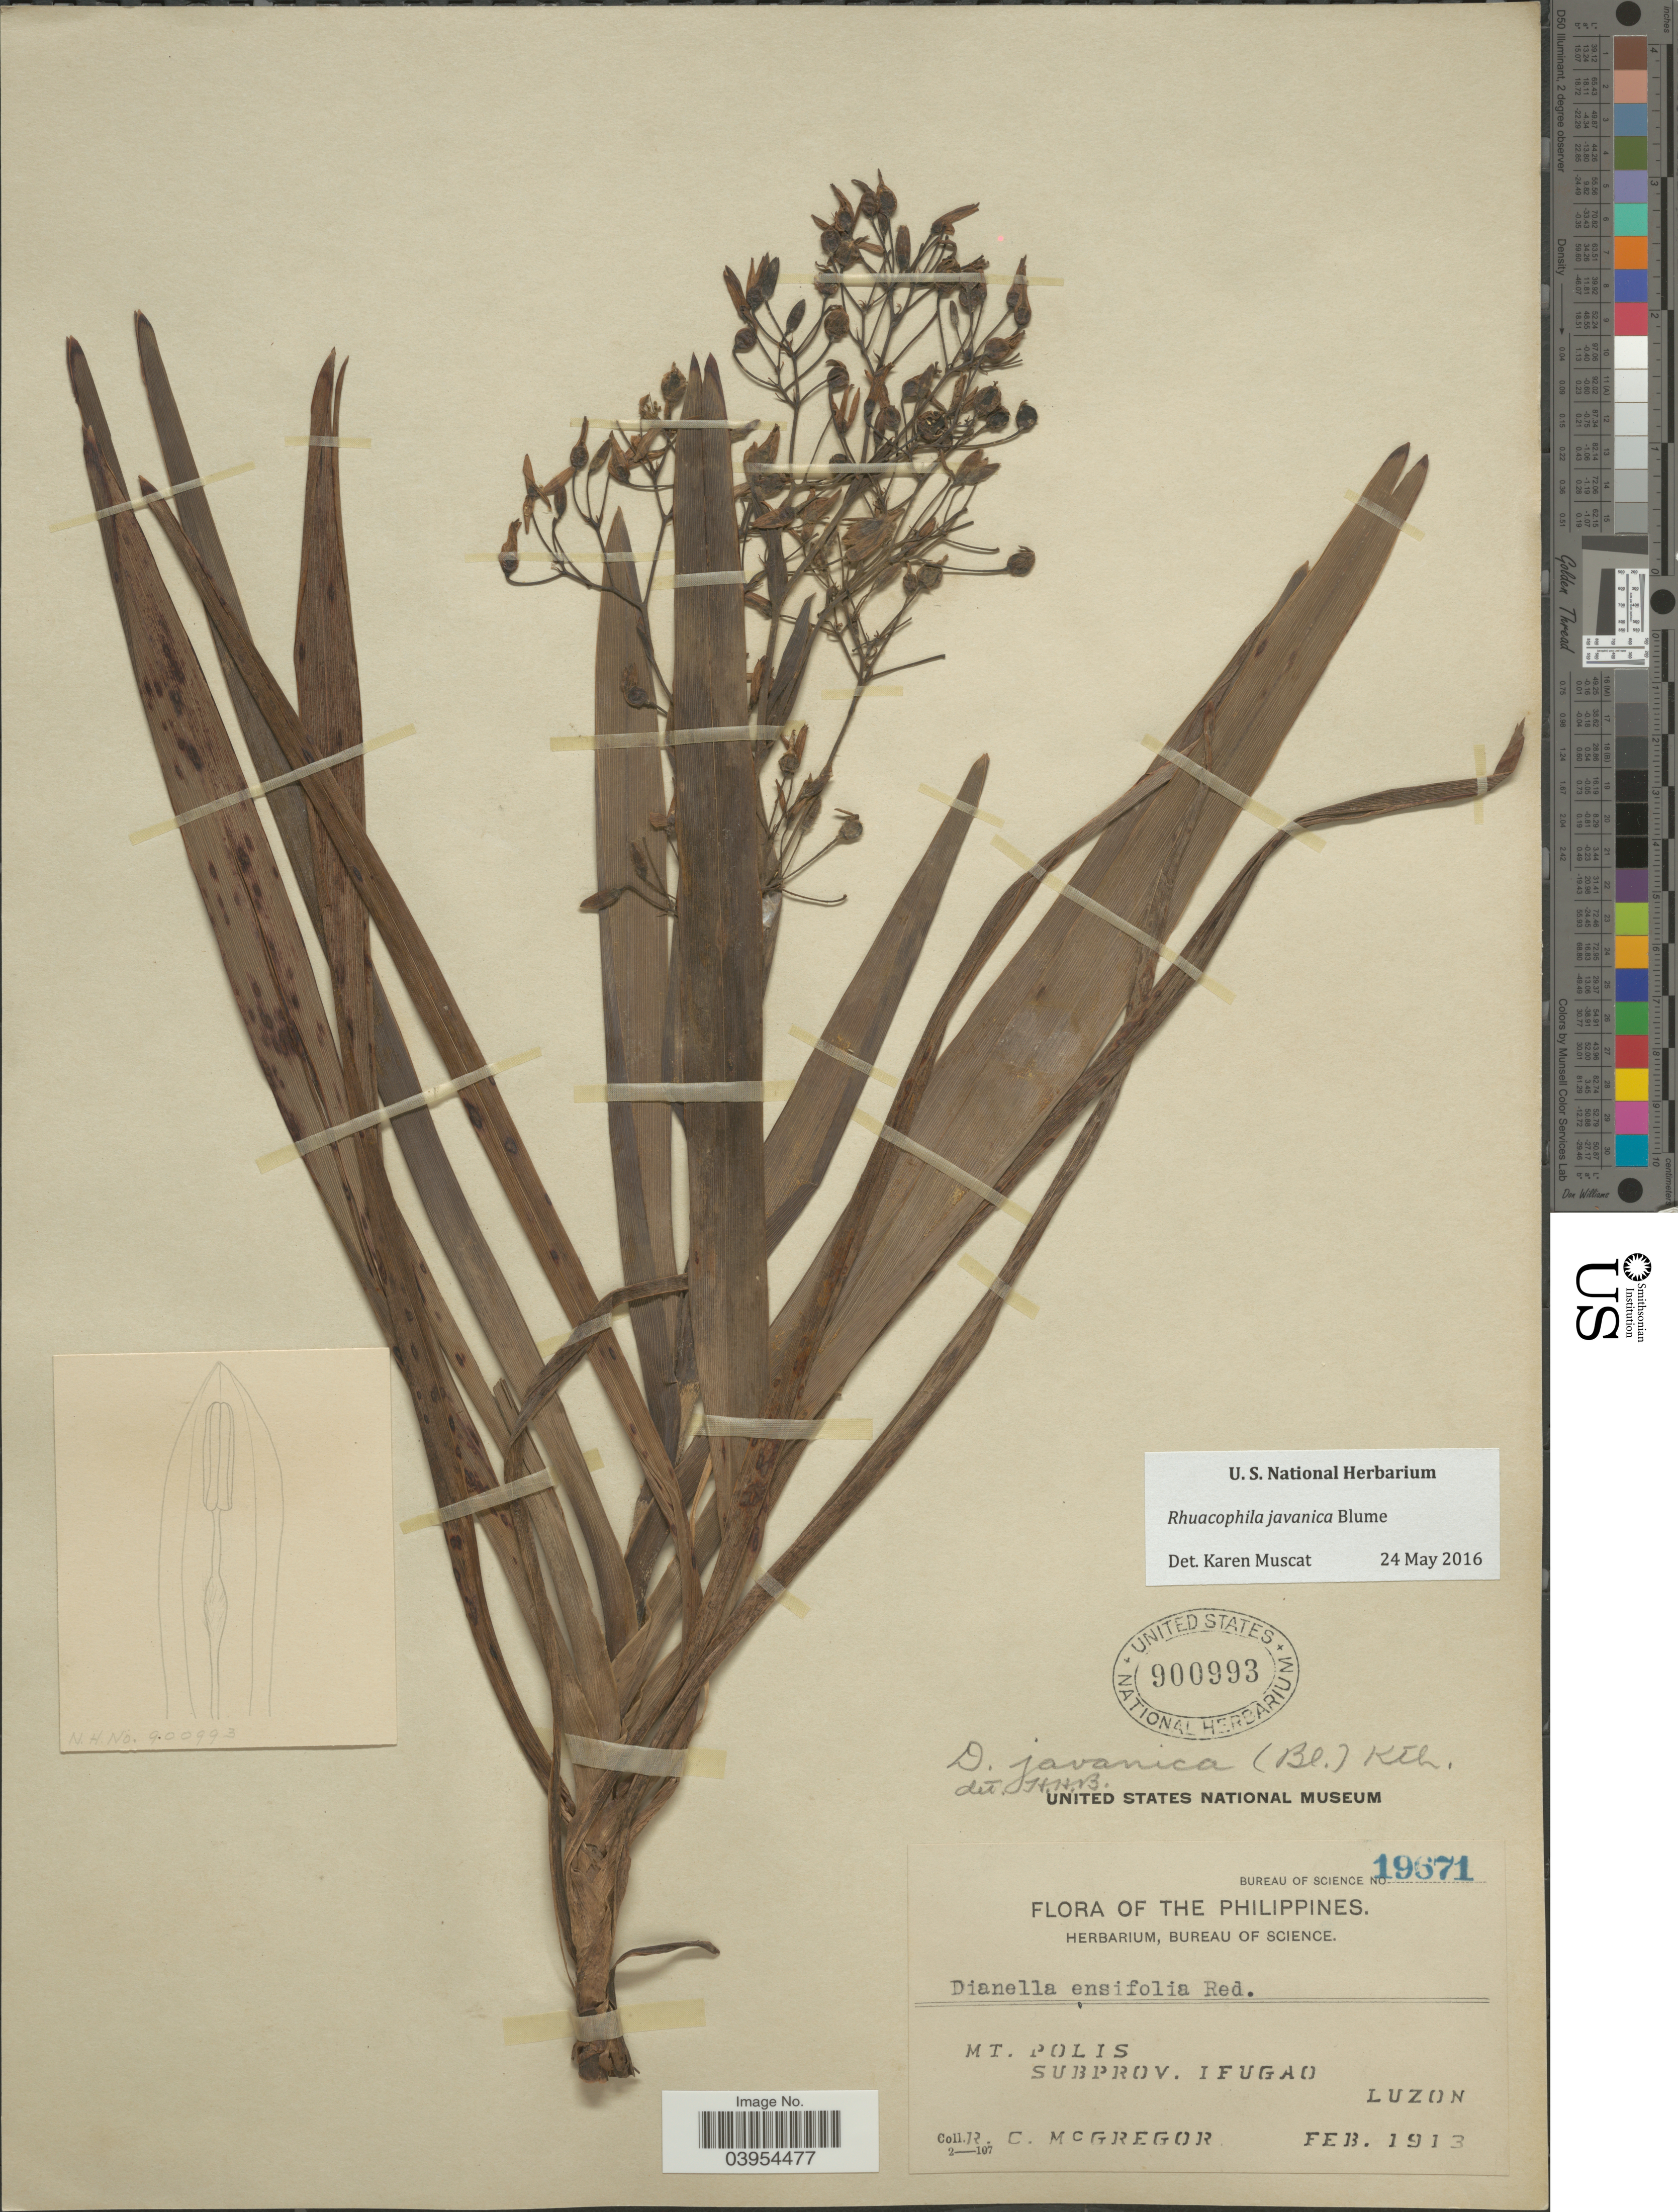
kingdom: Plantae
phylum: Tracheophyta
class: Liliopsida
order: Asparagales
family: Asphodelaceae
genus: Dianella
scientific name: Dianella javanica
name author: Blume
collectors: R. C. McGregor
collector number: Bureau of Science 19671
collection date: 1913-02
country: Philippines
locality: Mt. Polis. Subprov. Ifugao. Luzon.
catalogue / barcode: US 900993